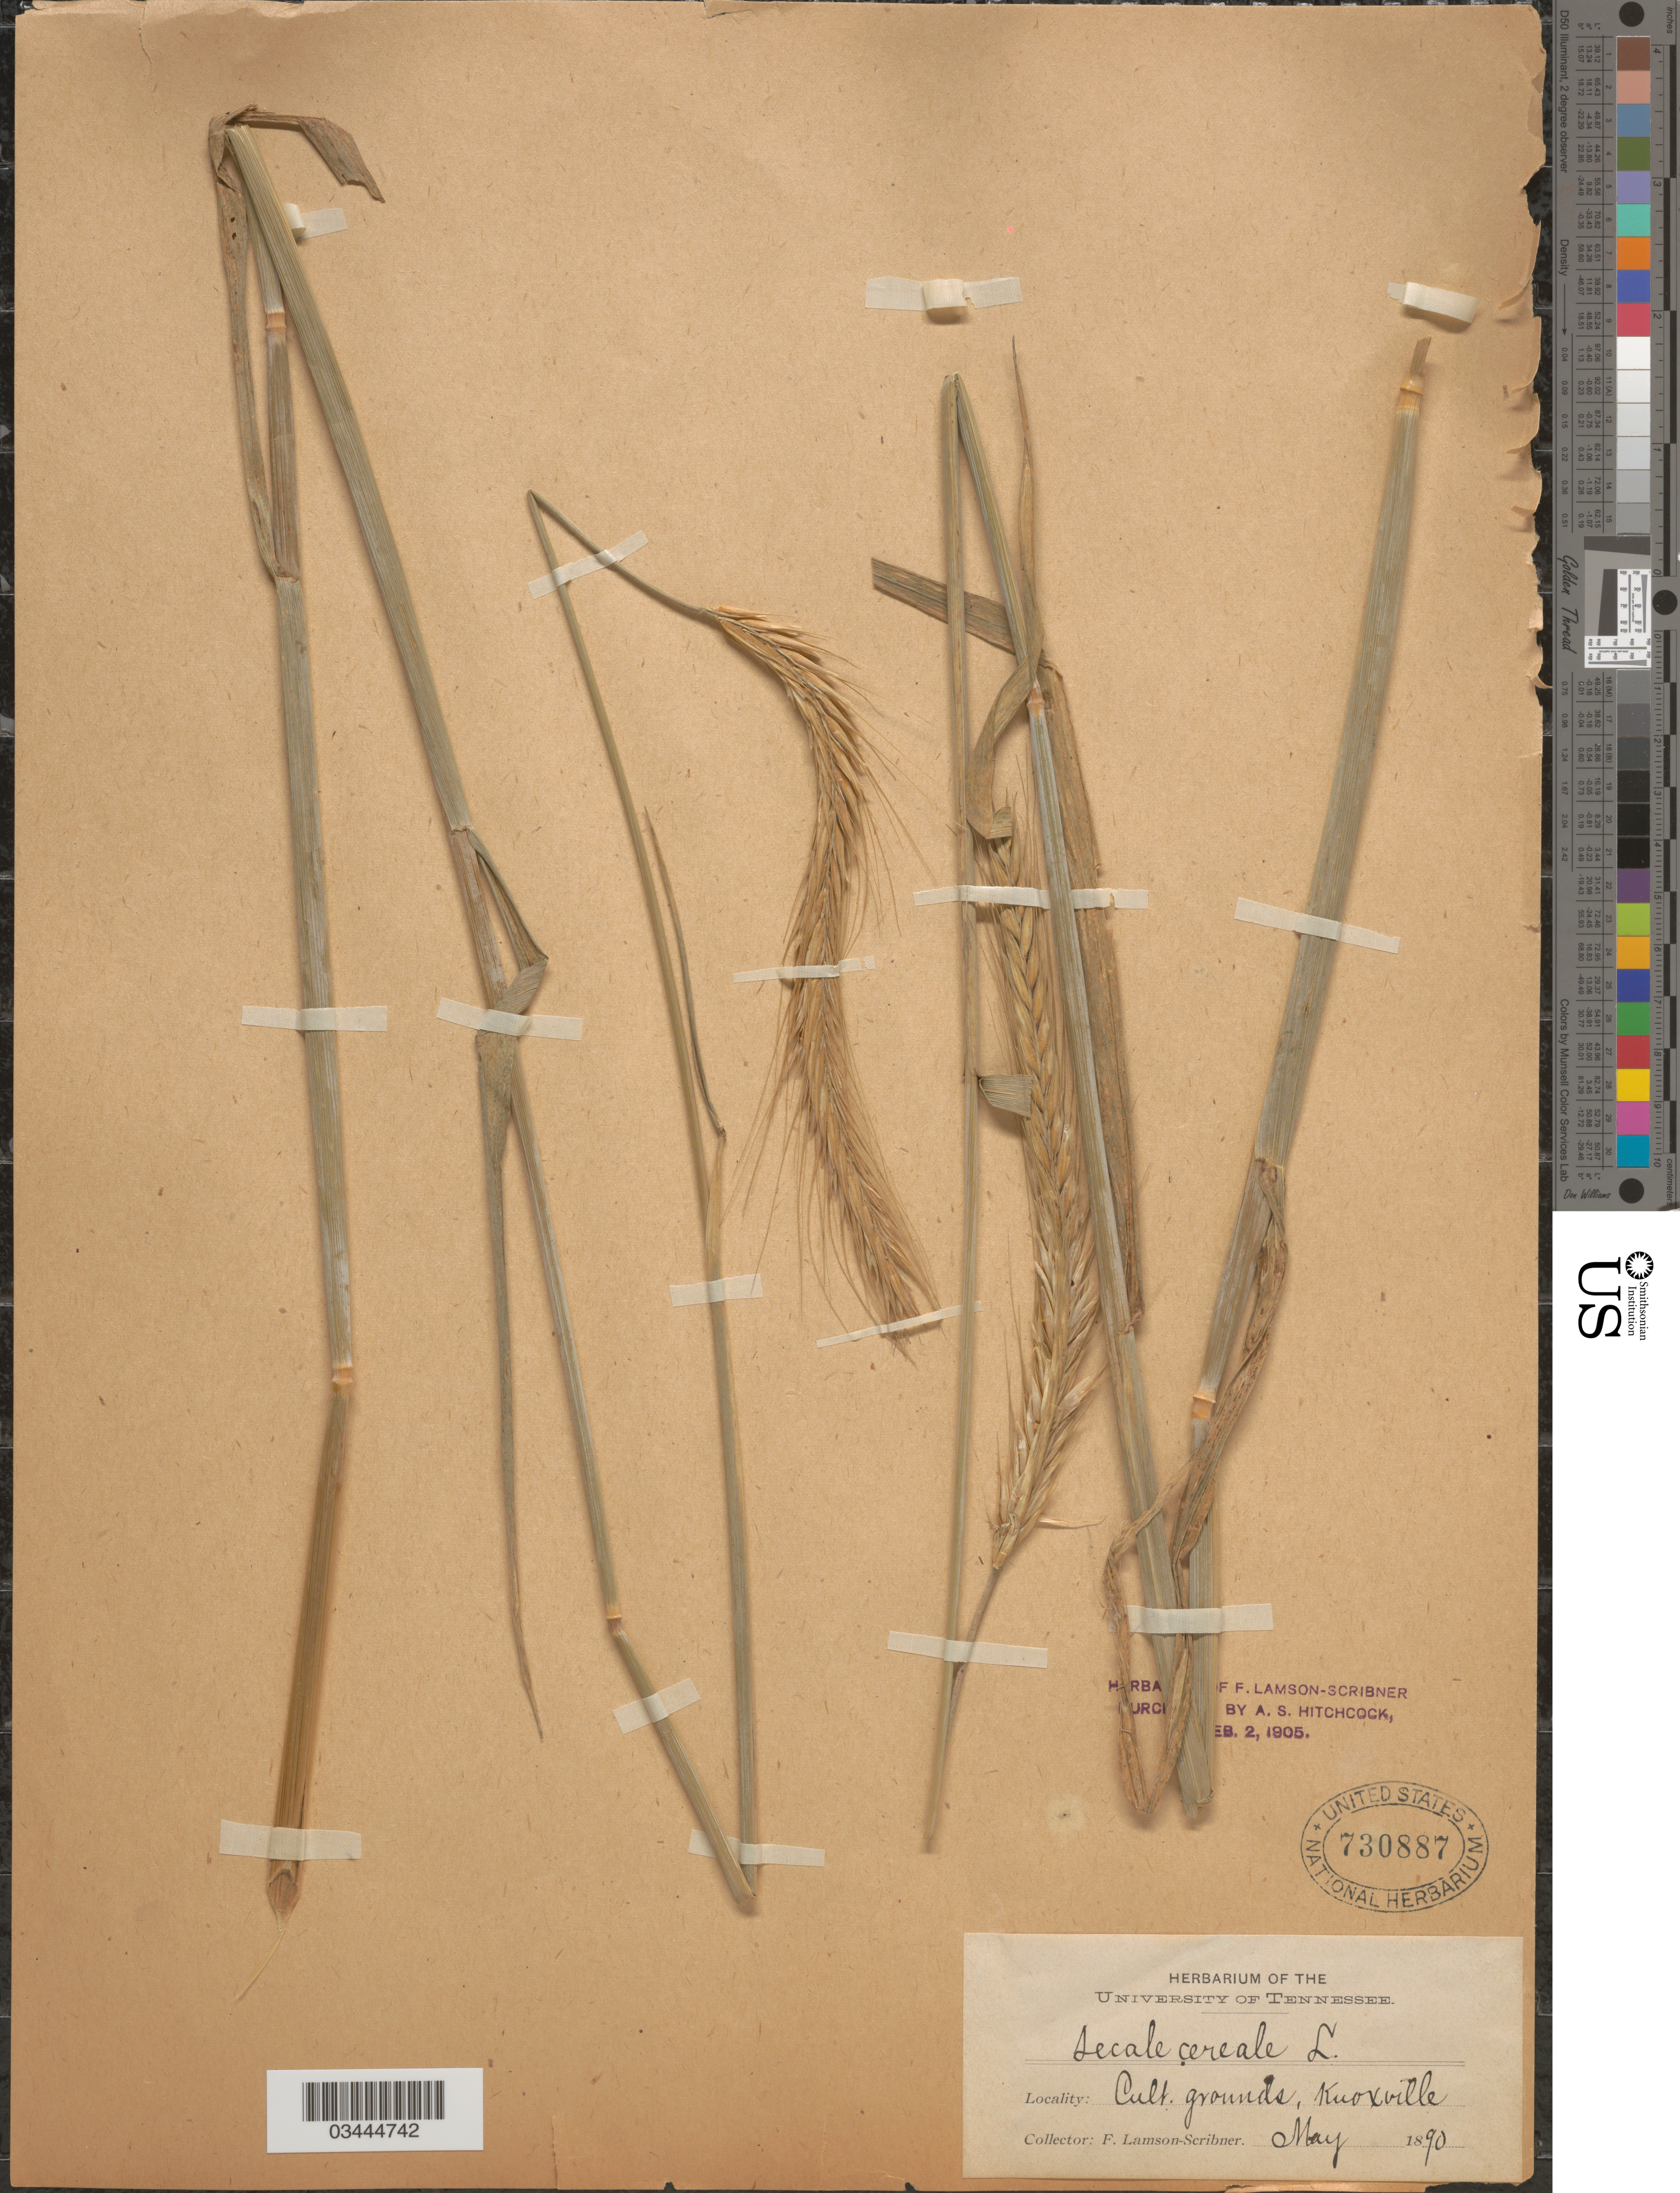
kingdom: Plantae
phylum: Tracheophyta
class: Liliopsida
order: Poales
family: Poaceae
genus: Secale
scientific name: Secale cereale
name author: L.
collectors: F. Lamson-Scribner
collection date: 1890-05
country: United States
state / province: Tennessee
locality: Cult. grounds, Knoxville.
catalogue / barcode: US 730887